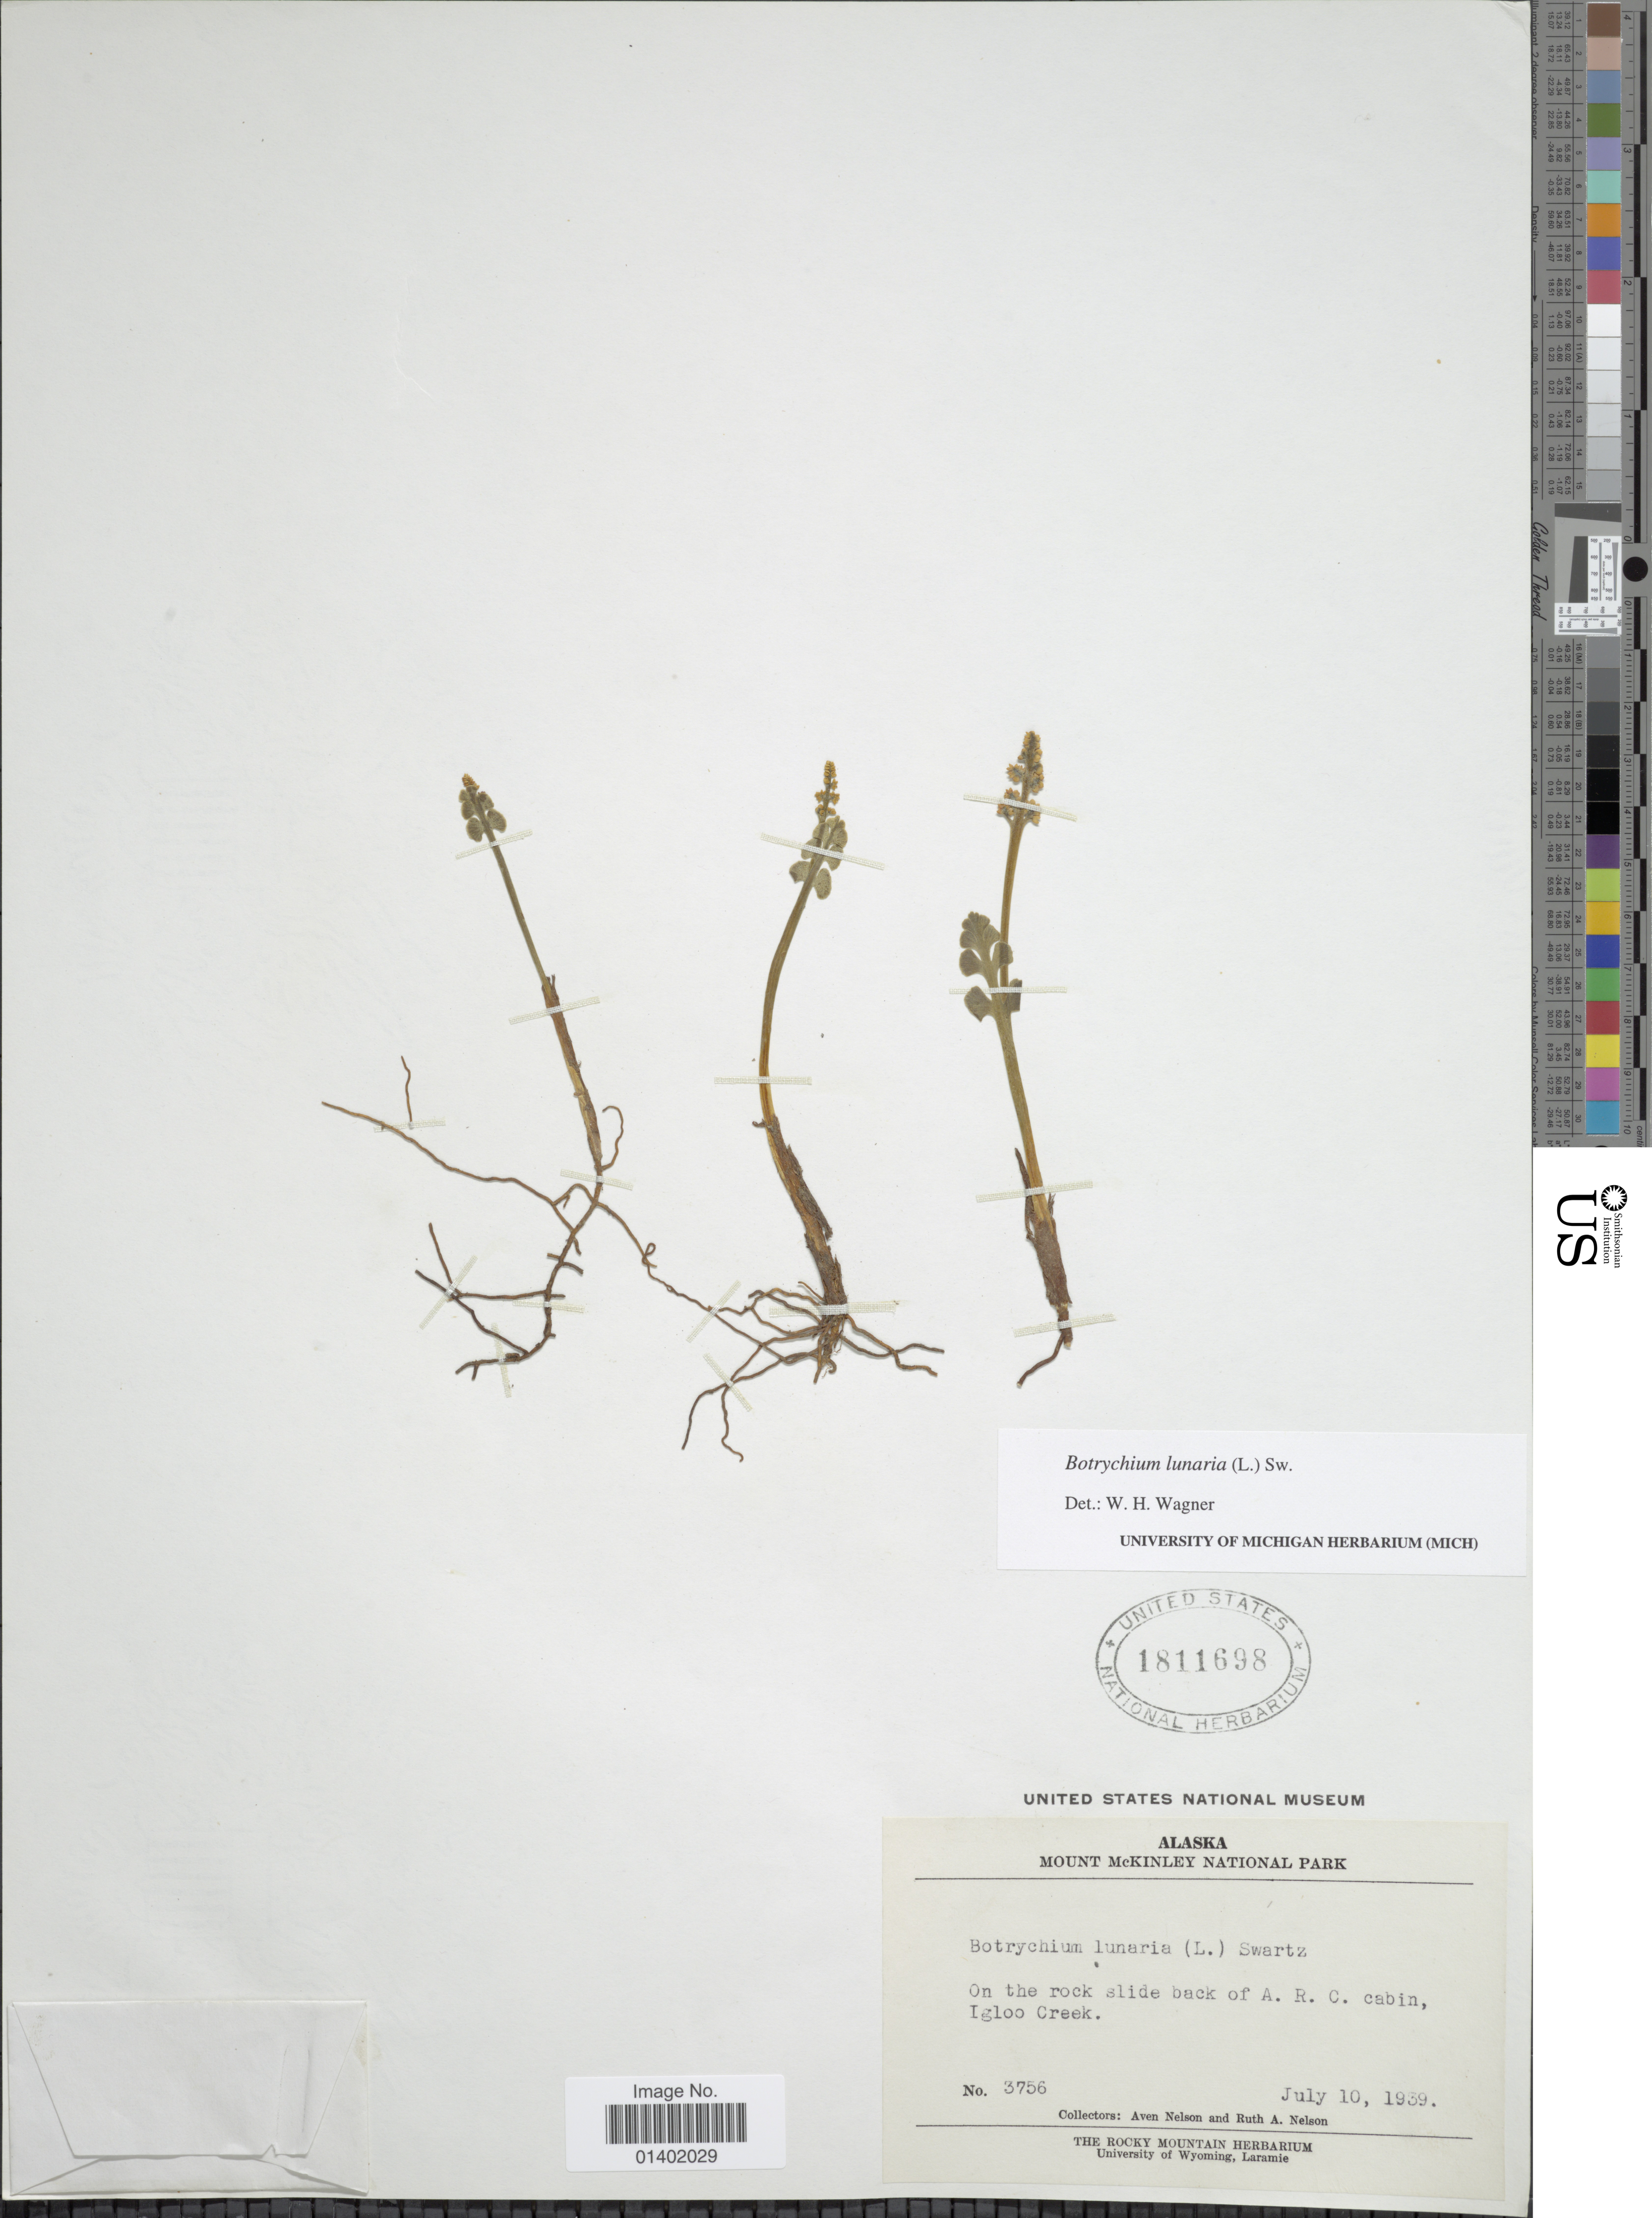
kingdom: Plantae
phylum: Tracheophyta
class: Polypodiopsida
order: Ophioglossales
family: Ophioglossaceae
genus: Botrychium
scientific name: Botrychium lunaria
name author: (L.) Sw.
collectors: A. Nelson & R. A. Nelson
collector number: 3756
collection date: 1939-07-10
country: United States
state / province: Alaska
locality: Mount McKinkley National Park, on the rock slide back of A. R. C. cabin, Igloo Creek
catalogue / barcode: US 1811698